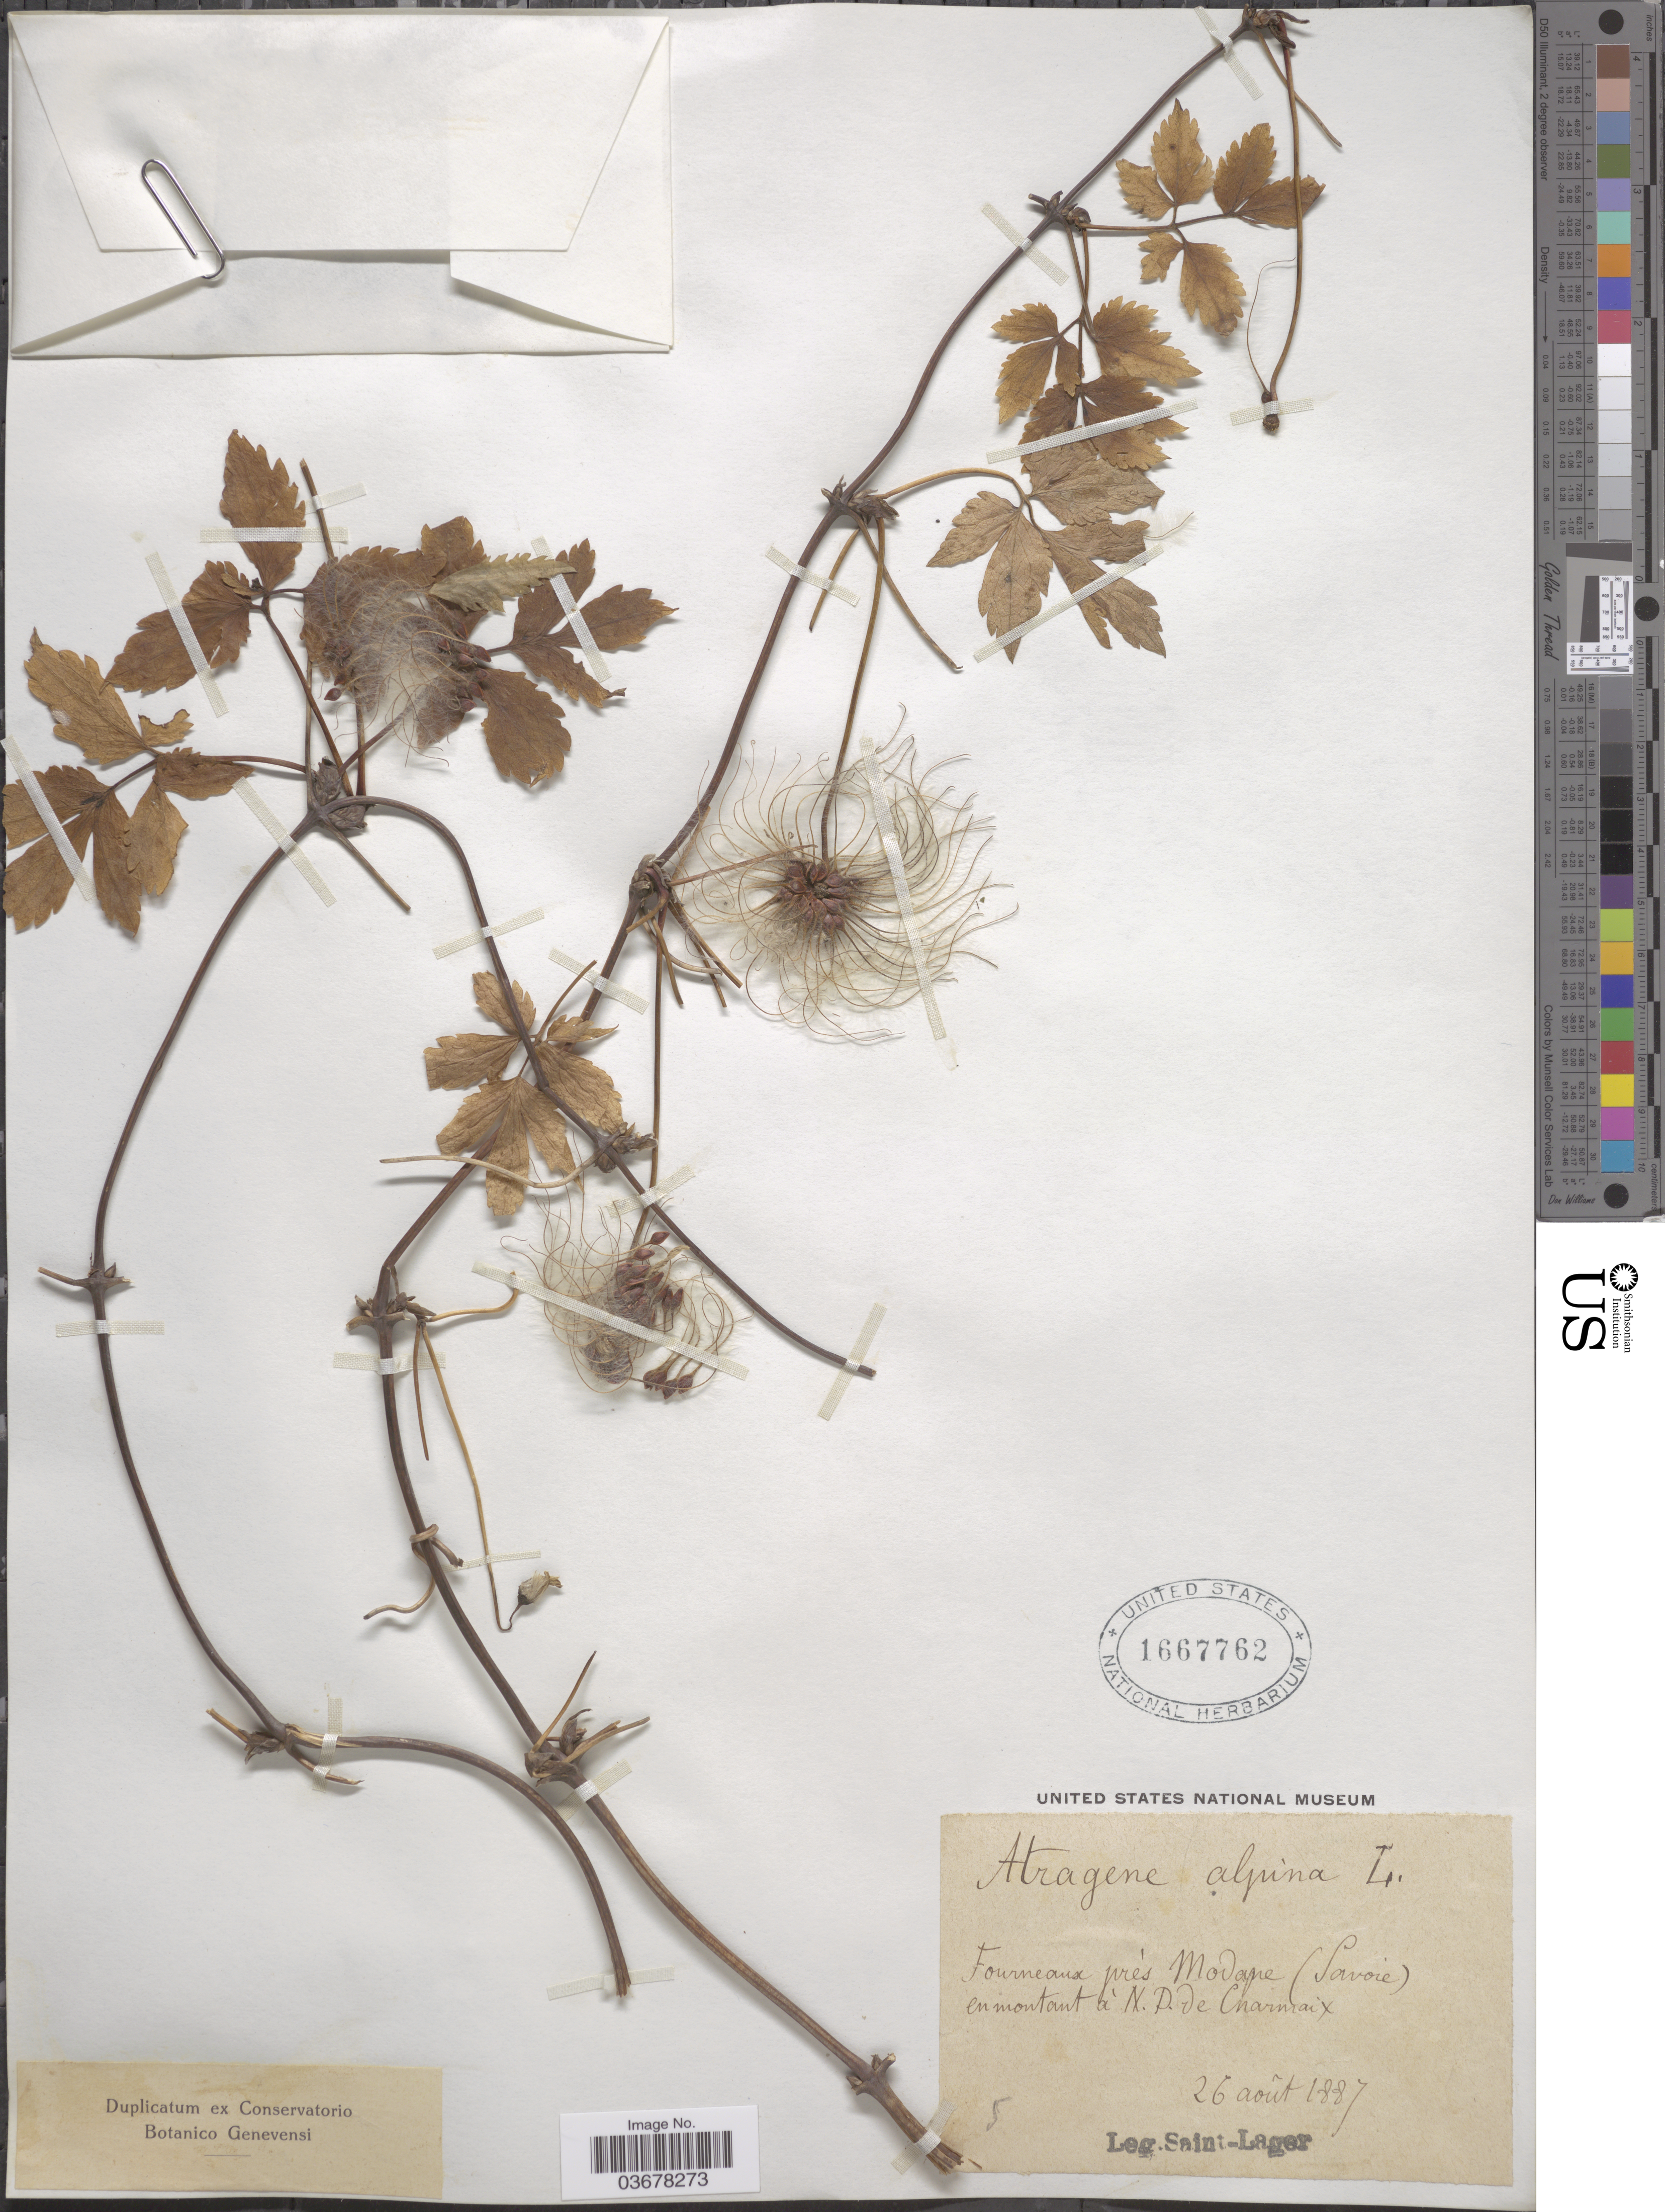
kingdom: Plantae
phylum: Tracheophyta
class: Magnoliopsida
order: Ranunculales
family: Ranunculaceae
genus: Clematis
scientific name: Clematis alpina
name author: (L.) Mill.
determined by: Strong, M. T., (US), Smithsonian Institution - National Museum of Natural History (UNITED STATES)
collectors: Saint-Lager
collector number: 5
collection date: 1887-08-26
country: France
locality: Fourneaux près Modagne (Savoie) en montant á N. D. de Charmaix.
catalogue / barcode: US 1667762